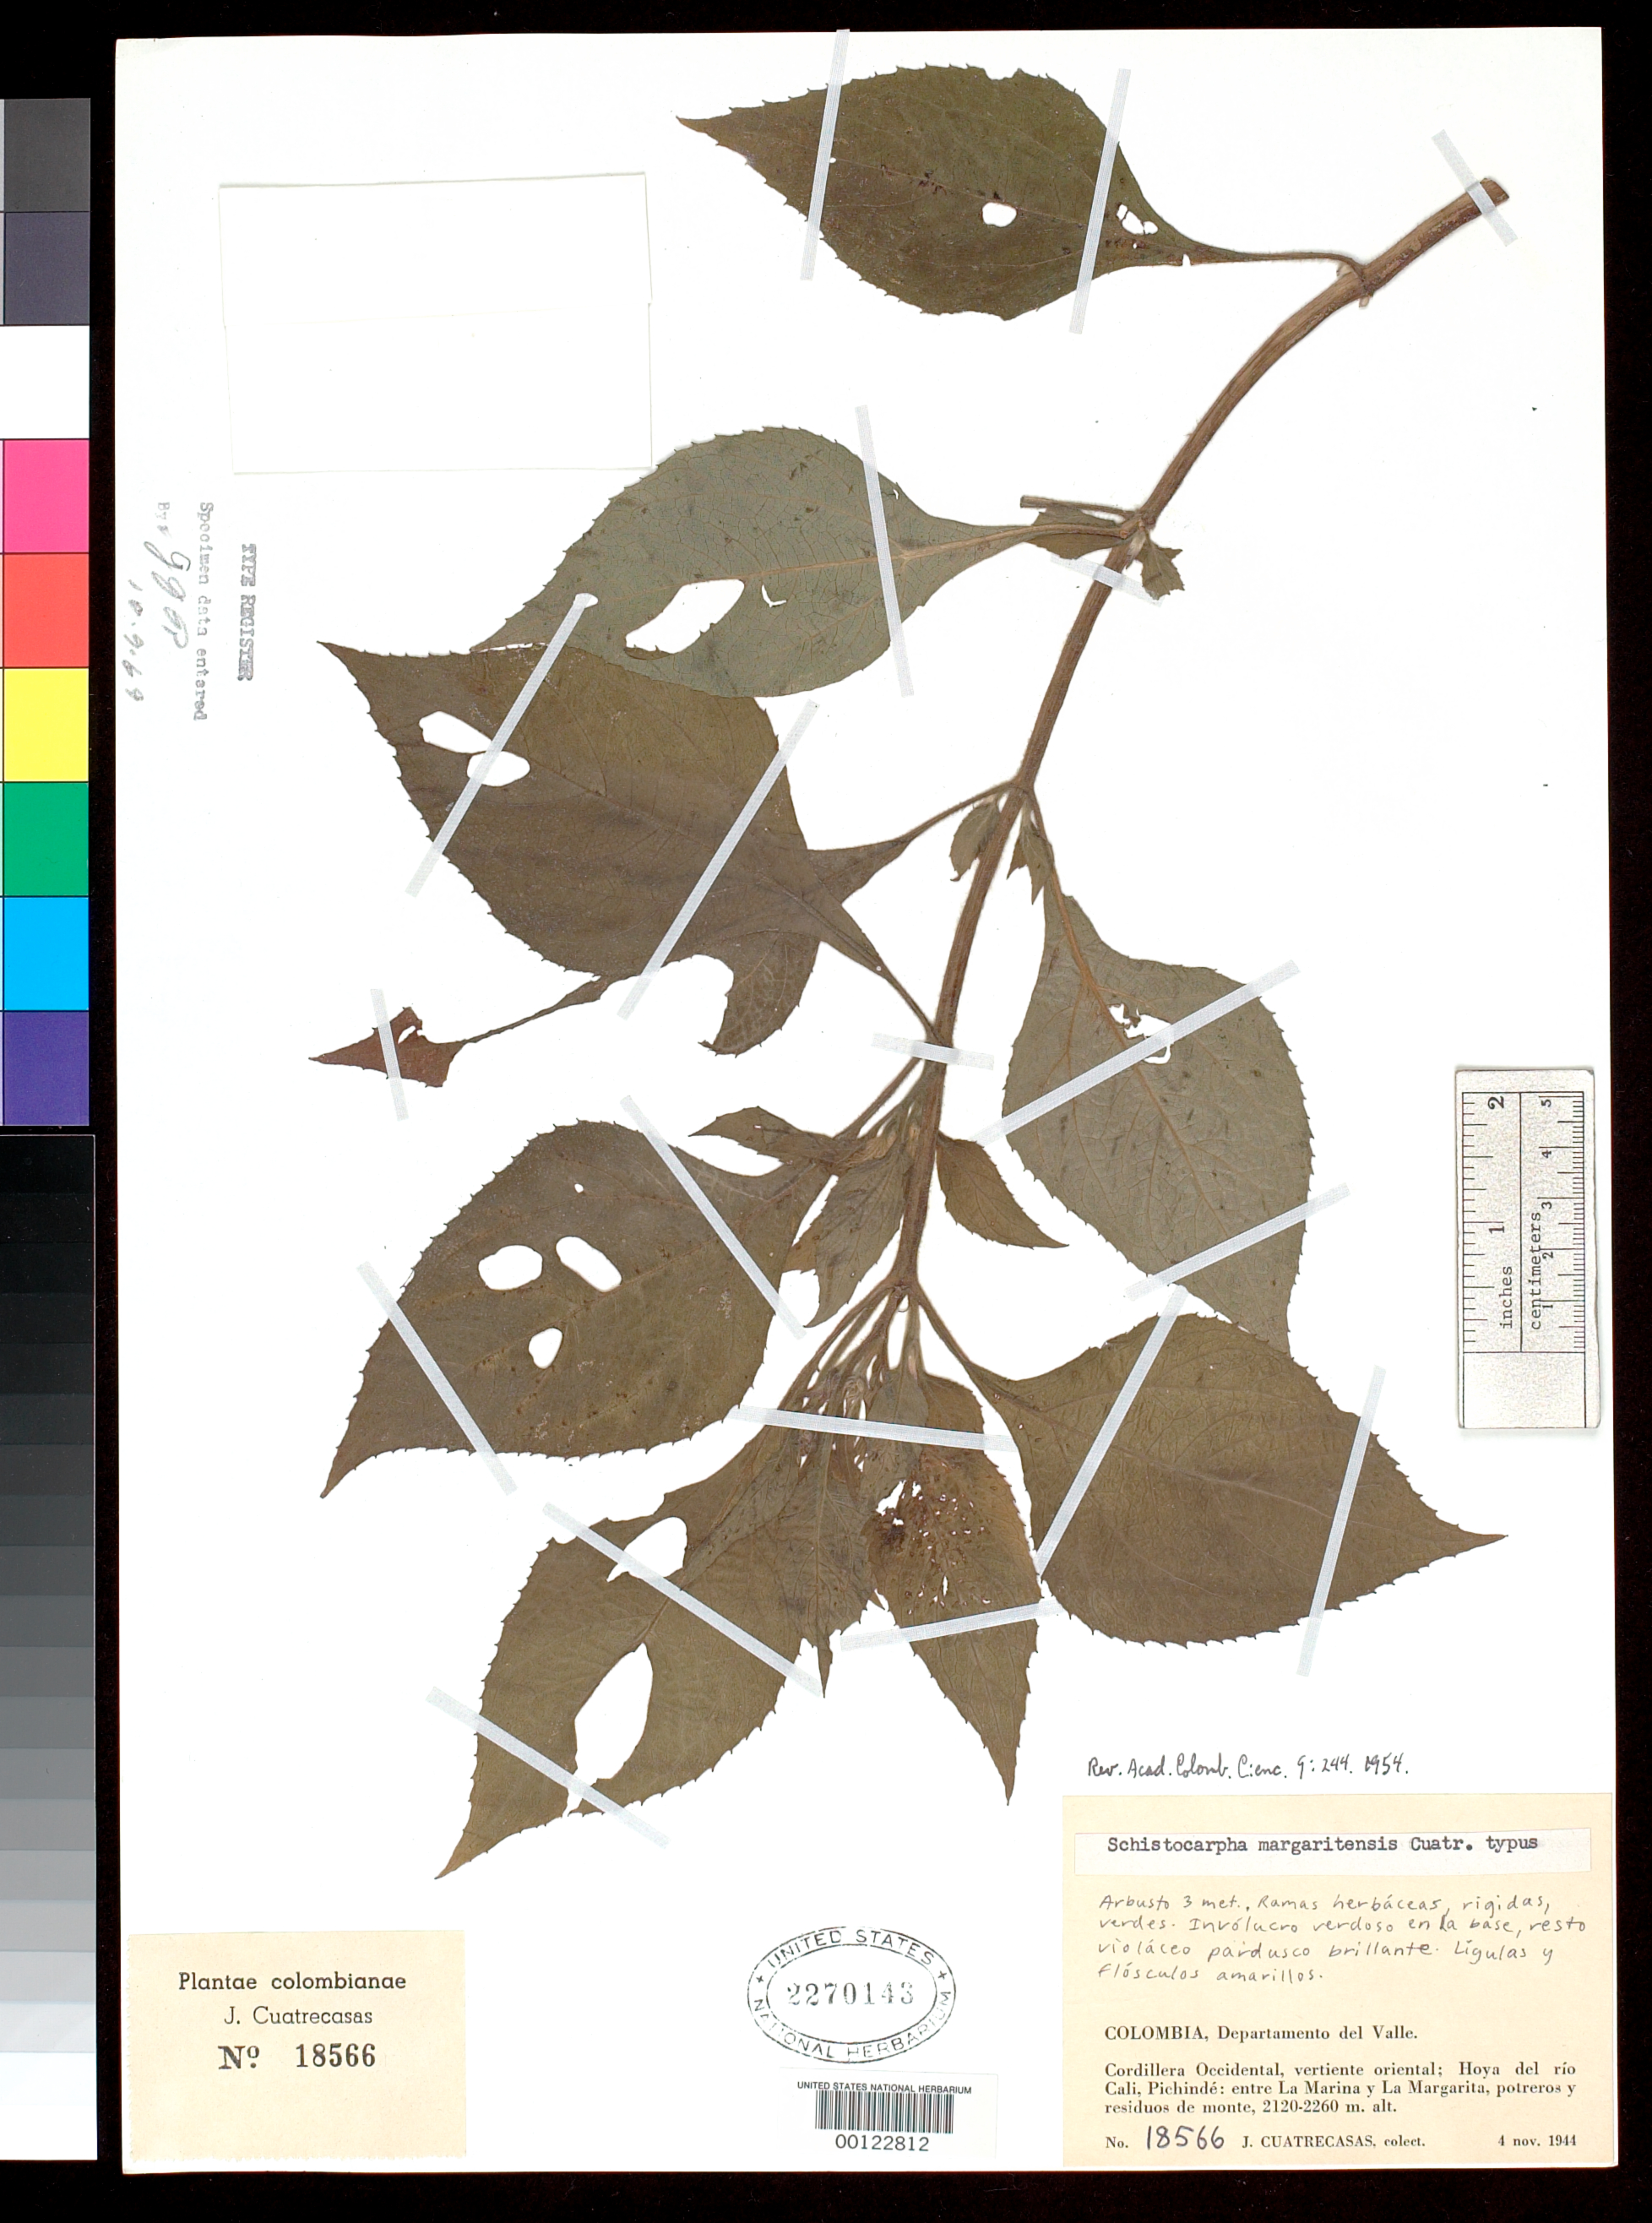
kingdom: Plantae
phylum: Tracheophyta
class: Magnoliopsida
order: Asterales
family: Asteraceae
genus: Schistocarpha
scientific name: Schistocarpha margaritensis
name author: Cuatrec.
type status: Holotype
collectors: J. Cuatrecasas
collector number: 18566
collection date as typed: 04 Nov 1944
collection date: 1944-11-04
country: Colombia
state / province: Valle del Cauca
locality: Between La Marina and La Margarita.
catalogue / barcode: US 2270143